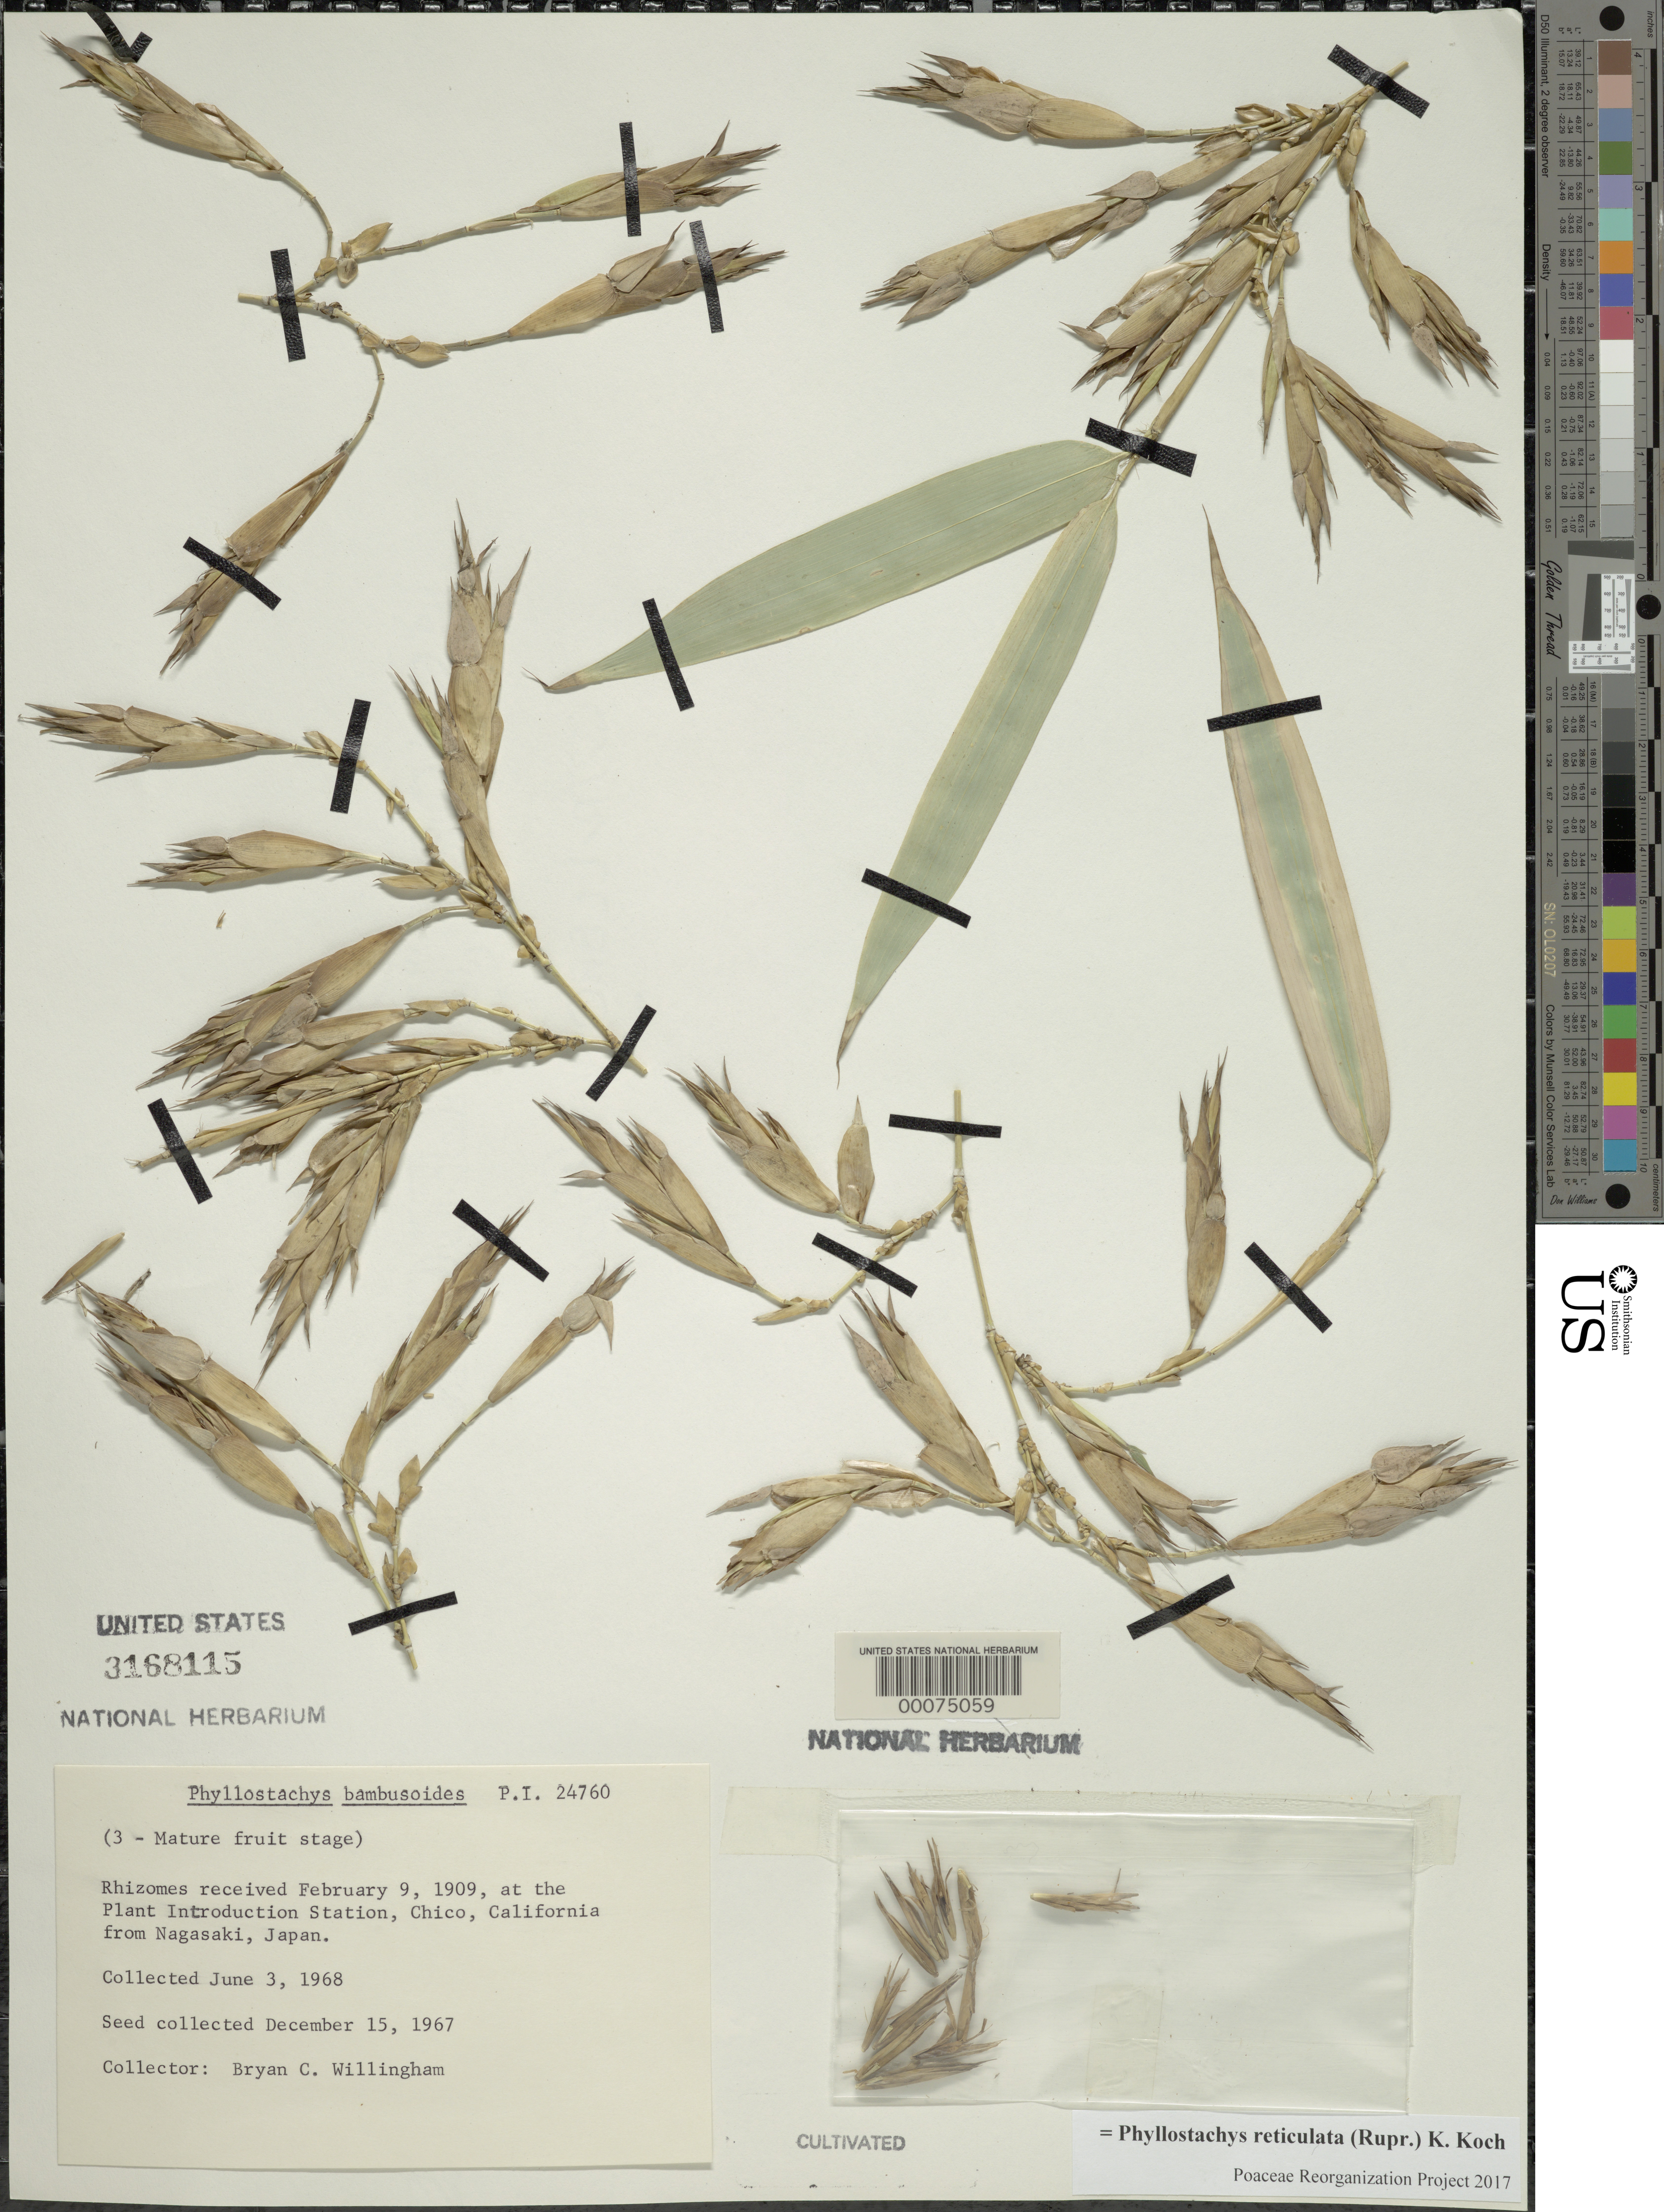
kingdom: Plantae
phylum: Tracheophyta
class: Liliopsida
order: Poales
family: Poaceae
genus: Phyllostachys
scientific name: Phyllostachys reticulata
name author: (Rupr.) K. Koch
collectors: B. Willingham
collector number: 24760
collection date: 1968-06-03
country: United States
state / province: California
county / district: Butte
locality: Plant Introduction Station, Chico.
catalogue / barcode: US 3168115